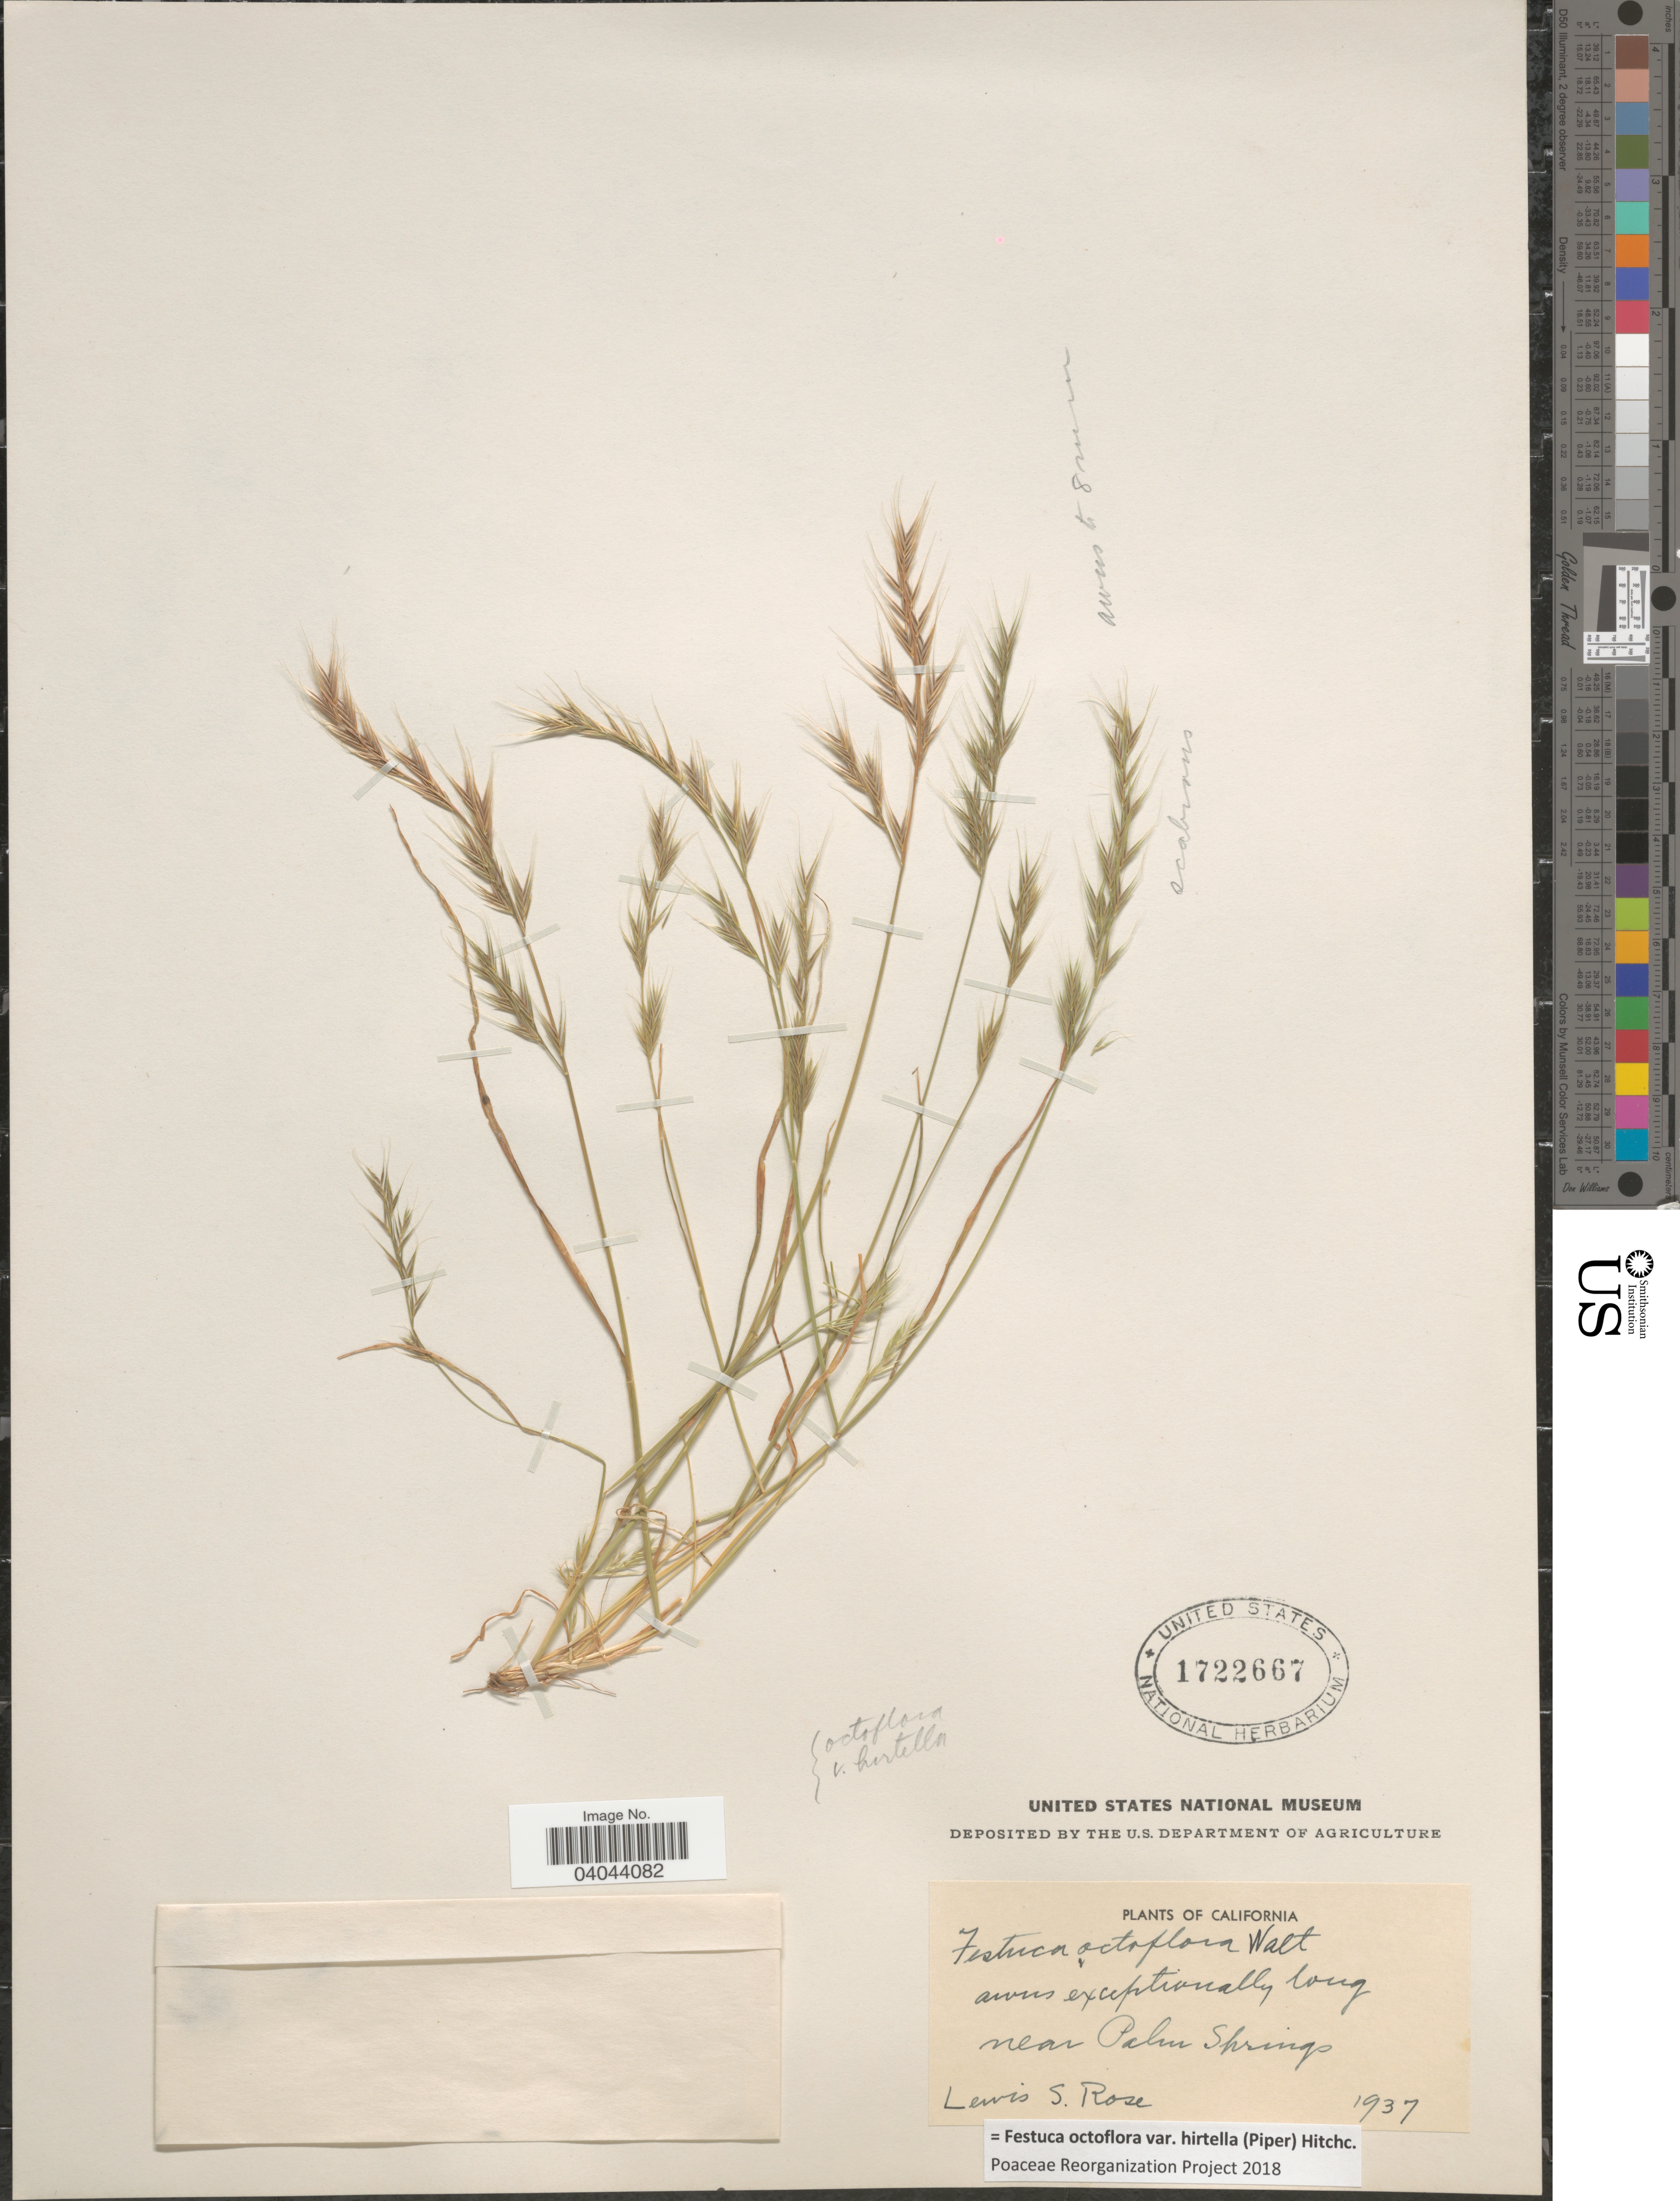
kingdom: Plantae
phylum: Tracheophyta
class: Liliopsida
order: Poales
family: Poaceae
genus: Festuca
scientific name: Festuca octoflora var. hirtella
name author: Piper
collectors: L. S. Rose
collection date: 1937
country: United States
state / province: California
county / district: Riverside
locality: Near Palm Springs.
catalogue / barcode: US 1722667